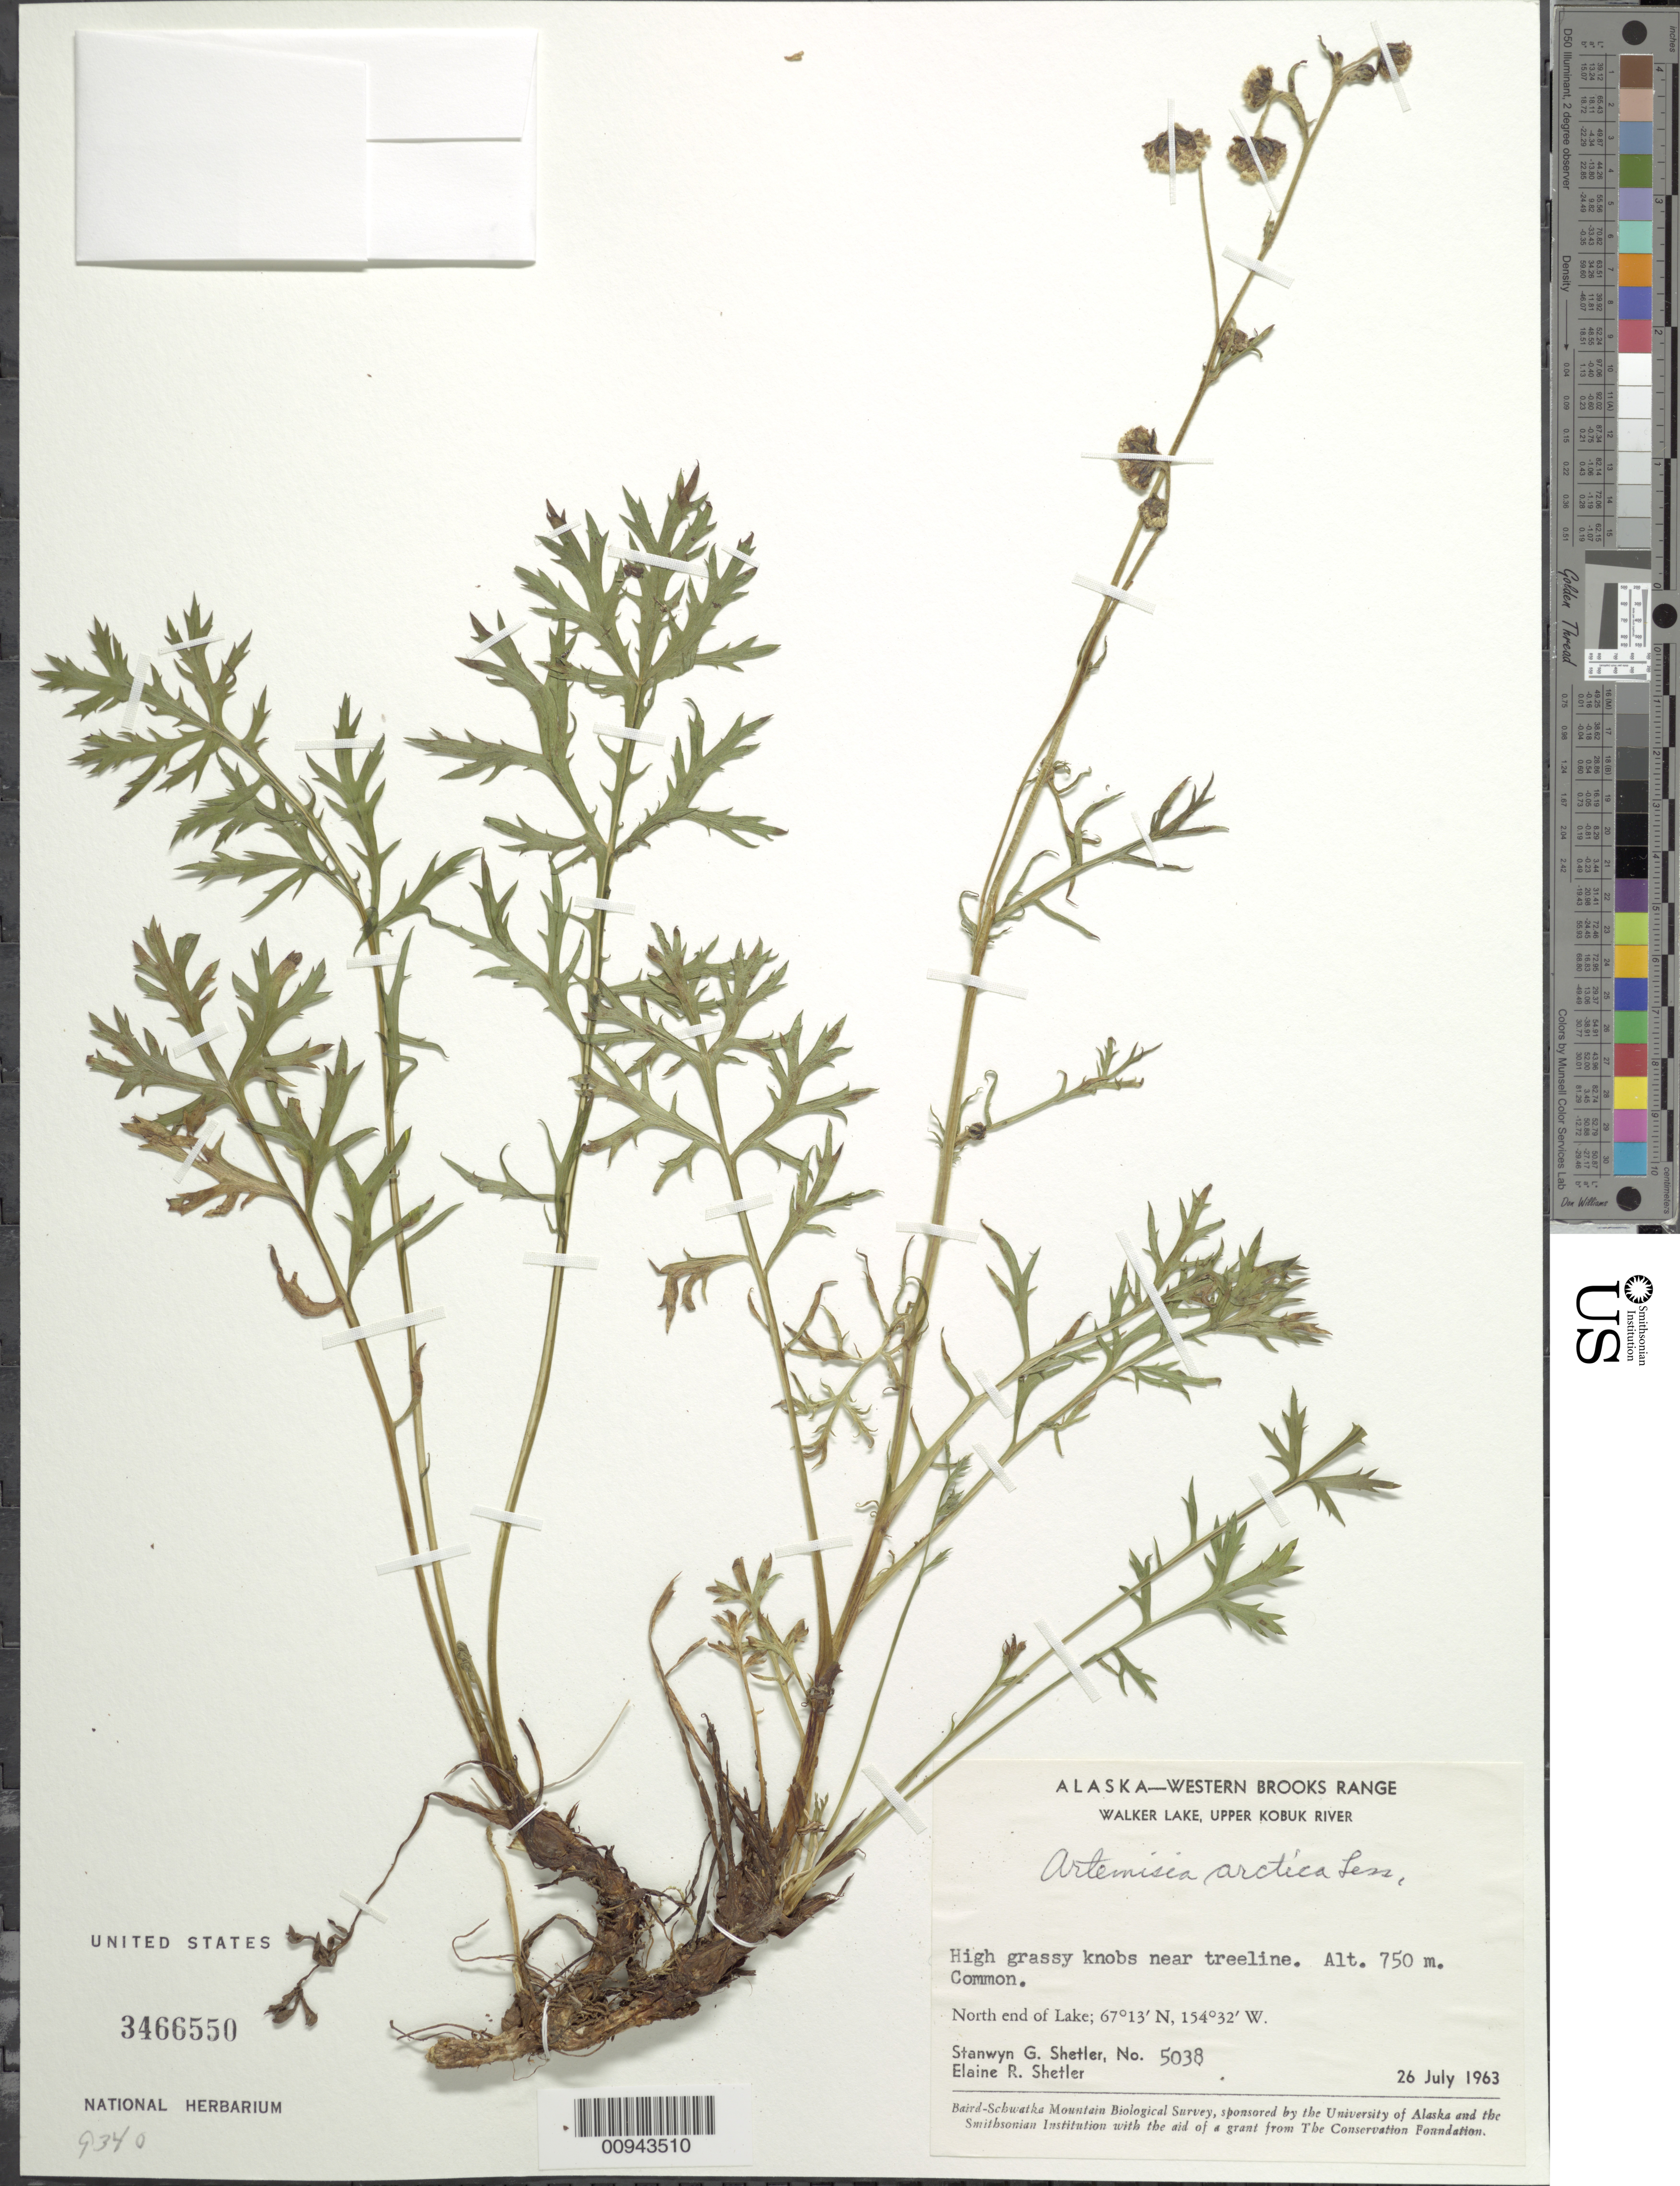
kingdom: Plantae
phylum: Tracheophyta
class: Magnoliopsida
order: Asterales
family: Asteraceae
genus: Artemisia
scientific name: Artemisia arctica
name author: Less.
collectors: S. Shetler & E. R. Shetler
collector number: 5038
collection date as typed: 26 Jul 1963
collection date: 1963-07-26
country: United States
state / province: Alaska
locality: North end of Walker Lake. Western Brooks Range, Upper Kobuk River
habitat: High grassy knobs near treeline.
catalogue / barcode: US 3466550